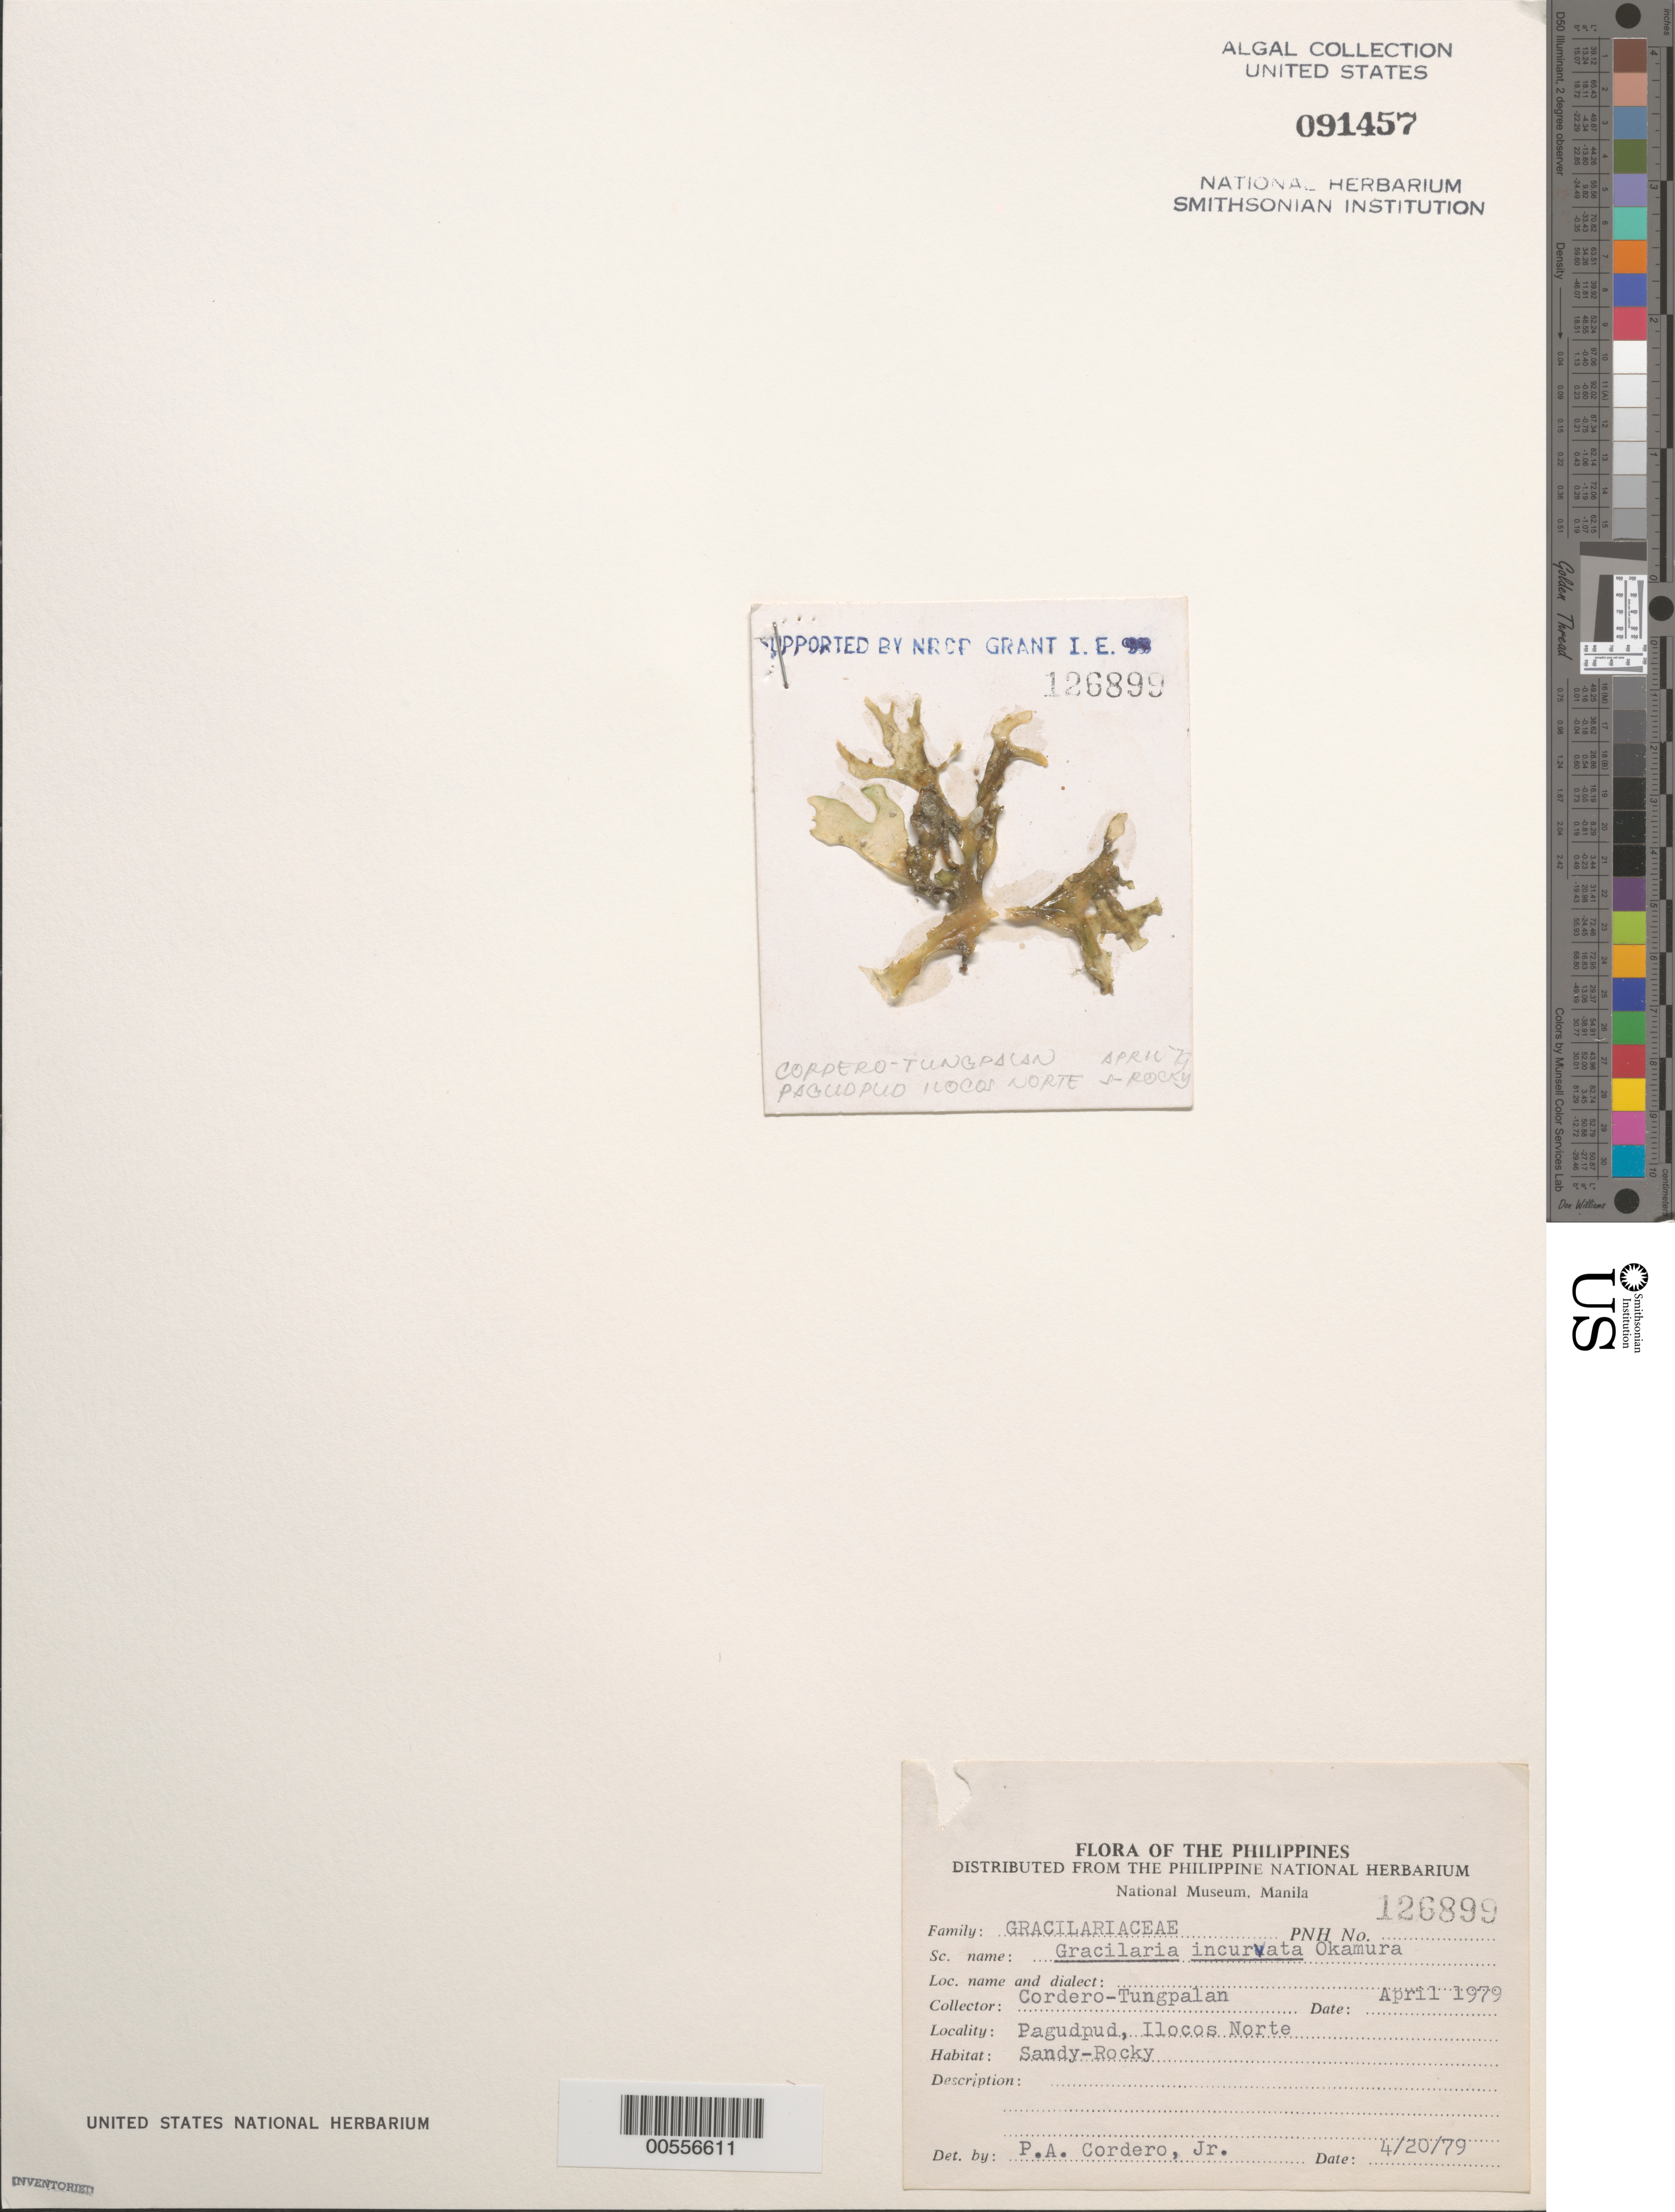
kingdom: Plantae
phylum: Rhodophyta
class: Florideophyceae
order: Gracilariales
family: Gracilariaceae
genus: Gracilaria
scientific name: Gracilaria incurvata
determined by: Cordero, P. A., Jr.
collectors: P. A. Cordero & A. Tungpalan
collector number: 126899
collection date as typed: Apr 1979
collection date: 1979-04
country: Philippines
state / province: Ilocos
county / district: Ilocos Norte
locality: Pagudpud, ilocos norte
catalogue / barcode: US 91457